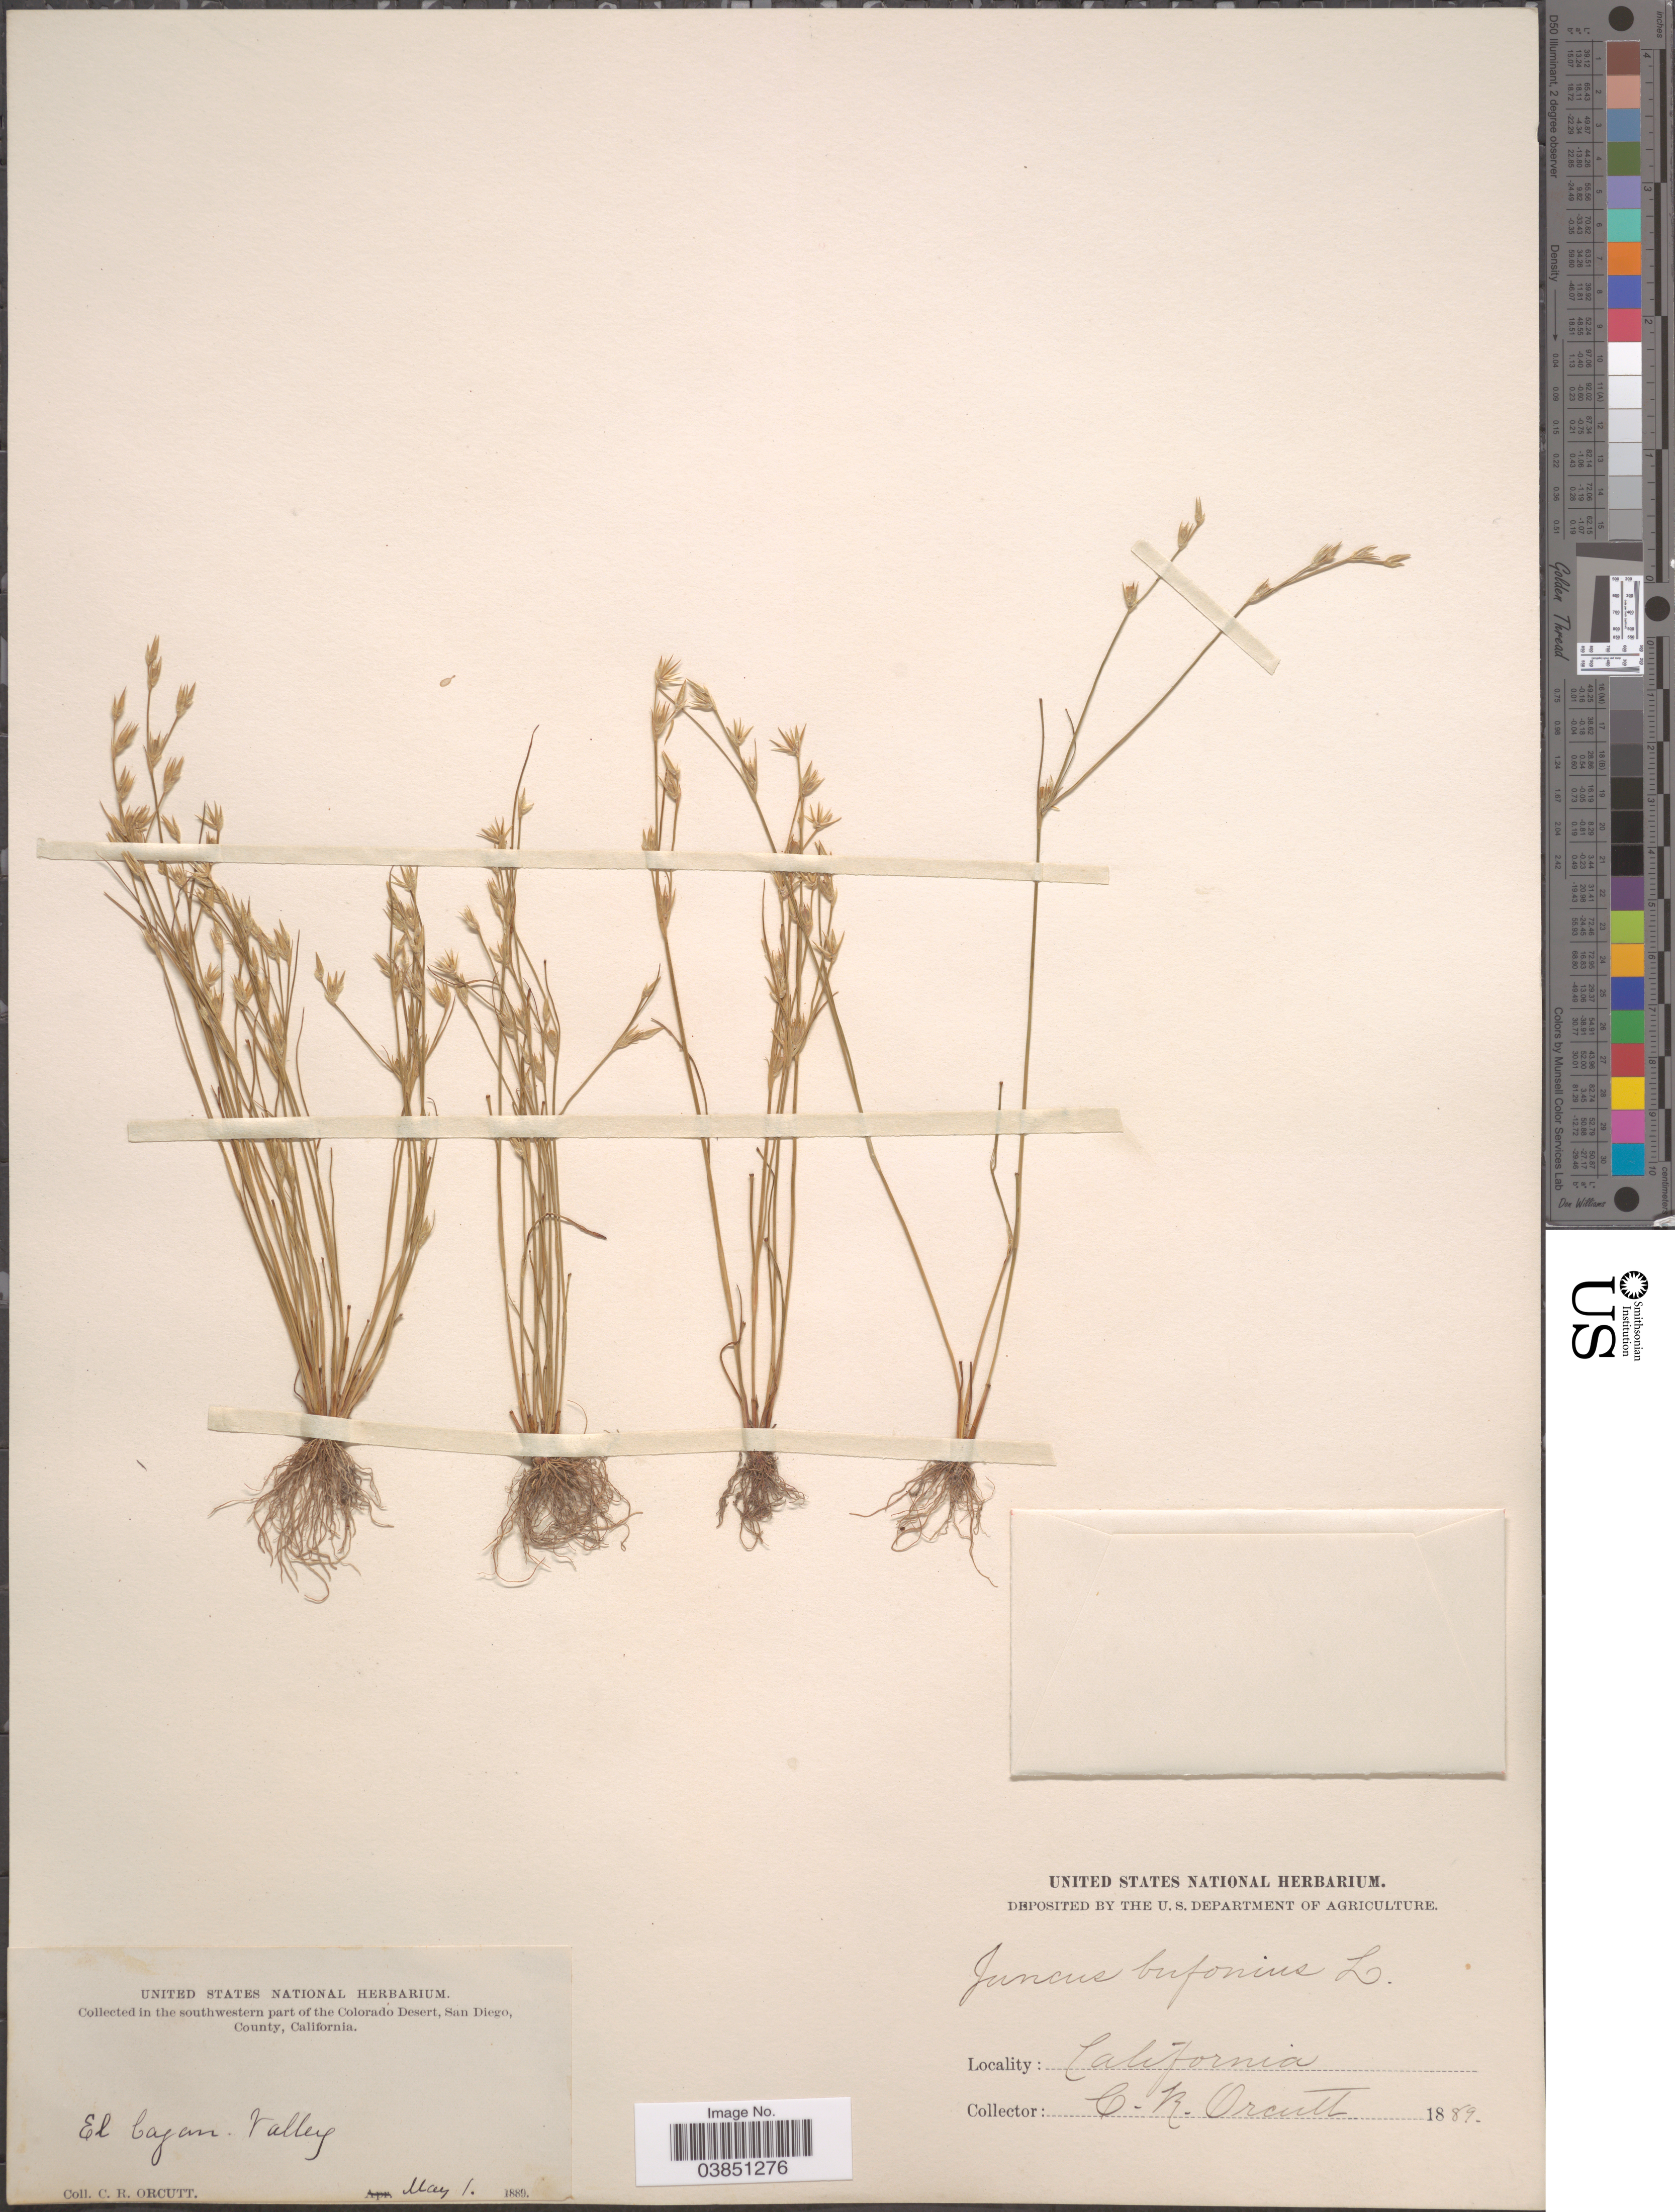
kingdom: Plantae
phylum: Tracheophyta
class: Liliopsida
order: Poales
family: Juncaceae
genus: Juncus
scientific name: Juncus bufonius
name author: L.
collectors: C. R. Orcutt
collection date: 1889-05-01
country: United States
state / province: California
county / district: San Diego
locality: Southwesten part of the Colorado Desert, San Diego, County. El Cajan Valley.